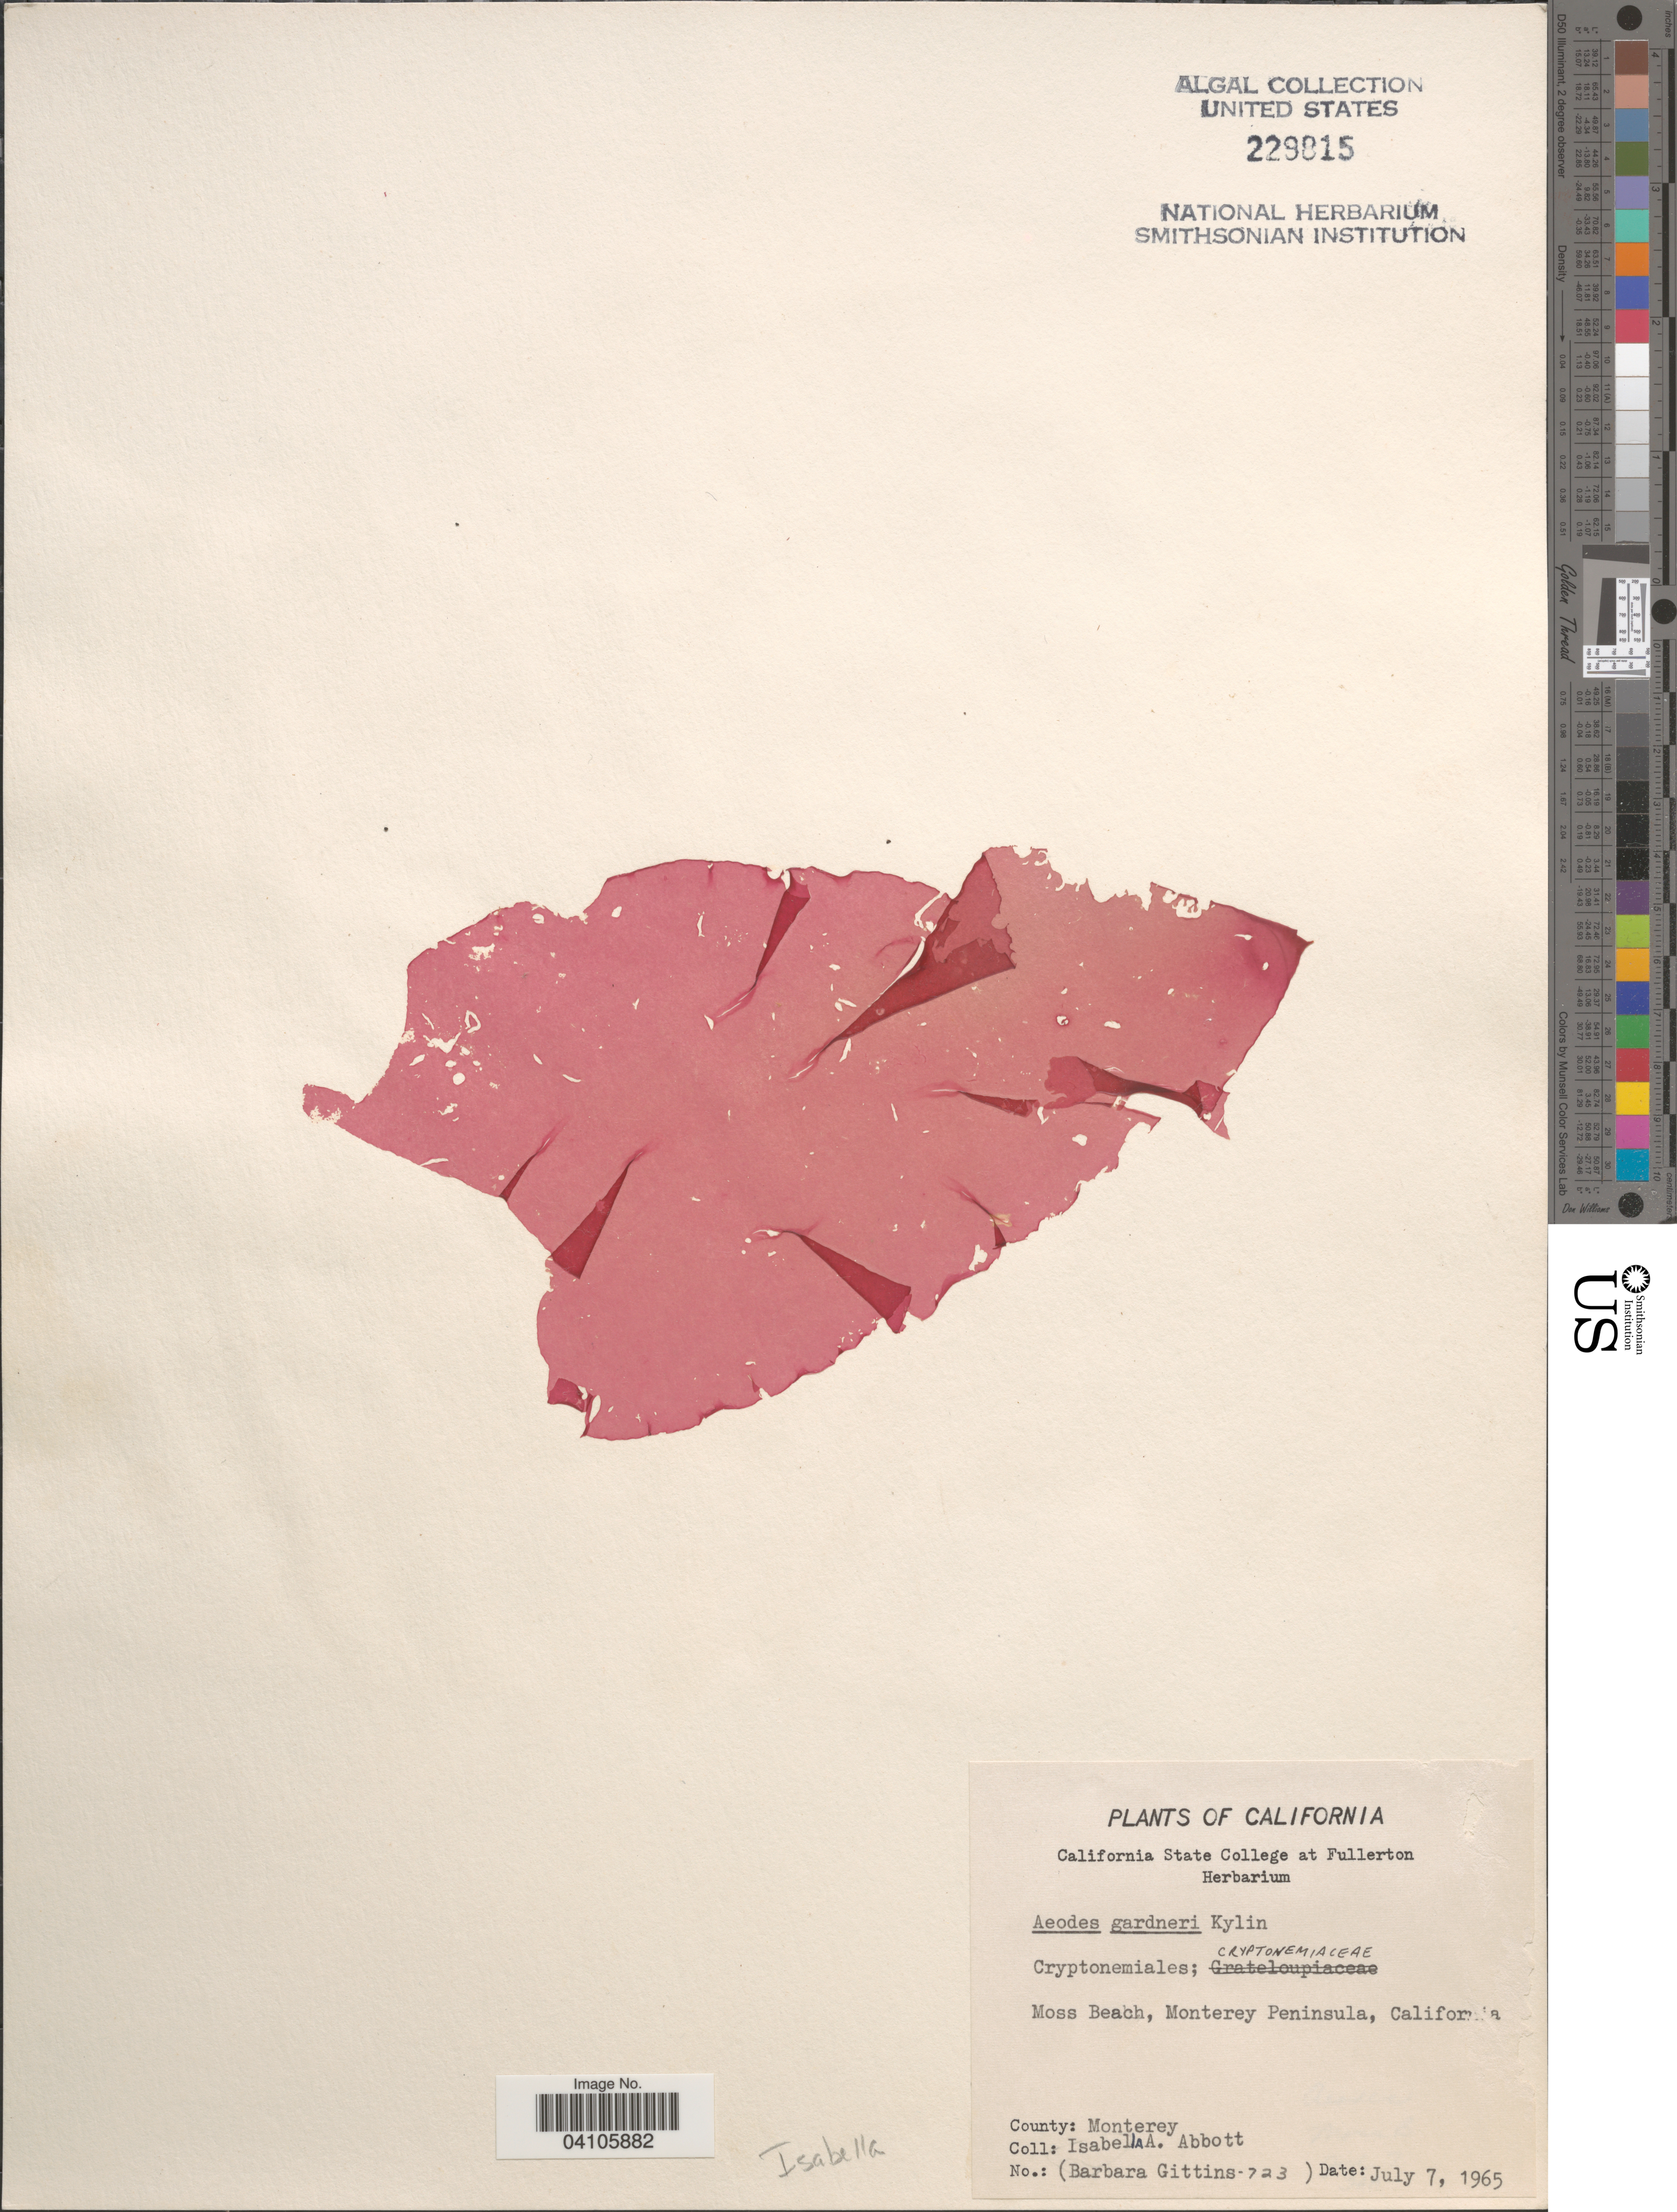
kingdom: Plantae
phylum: Rhodophyta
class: Florideophyceae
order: Halymeniales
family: Halymeniaceae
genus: Halymenia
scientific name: Halymenia gardneri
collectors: I. A. Abbott & B. Gittins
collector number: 723?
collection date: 1965-07-07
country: United States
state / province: California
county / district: Monterey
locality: Moss beach, Monterey Peninsula.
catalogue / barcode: US 229815